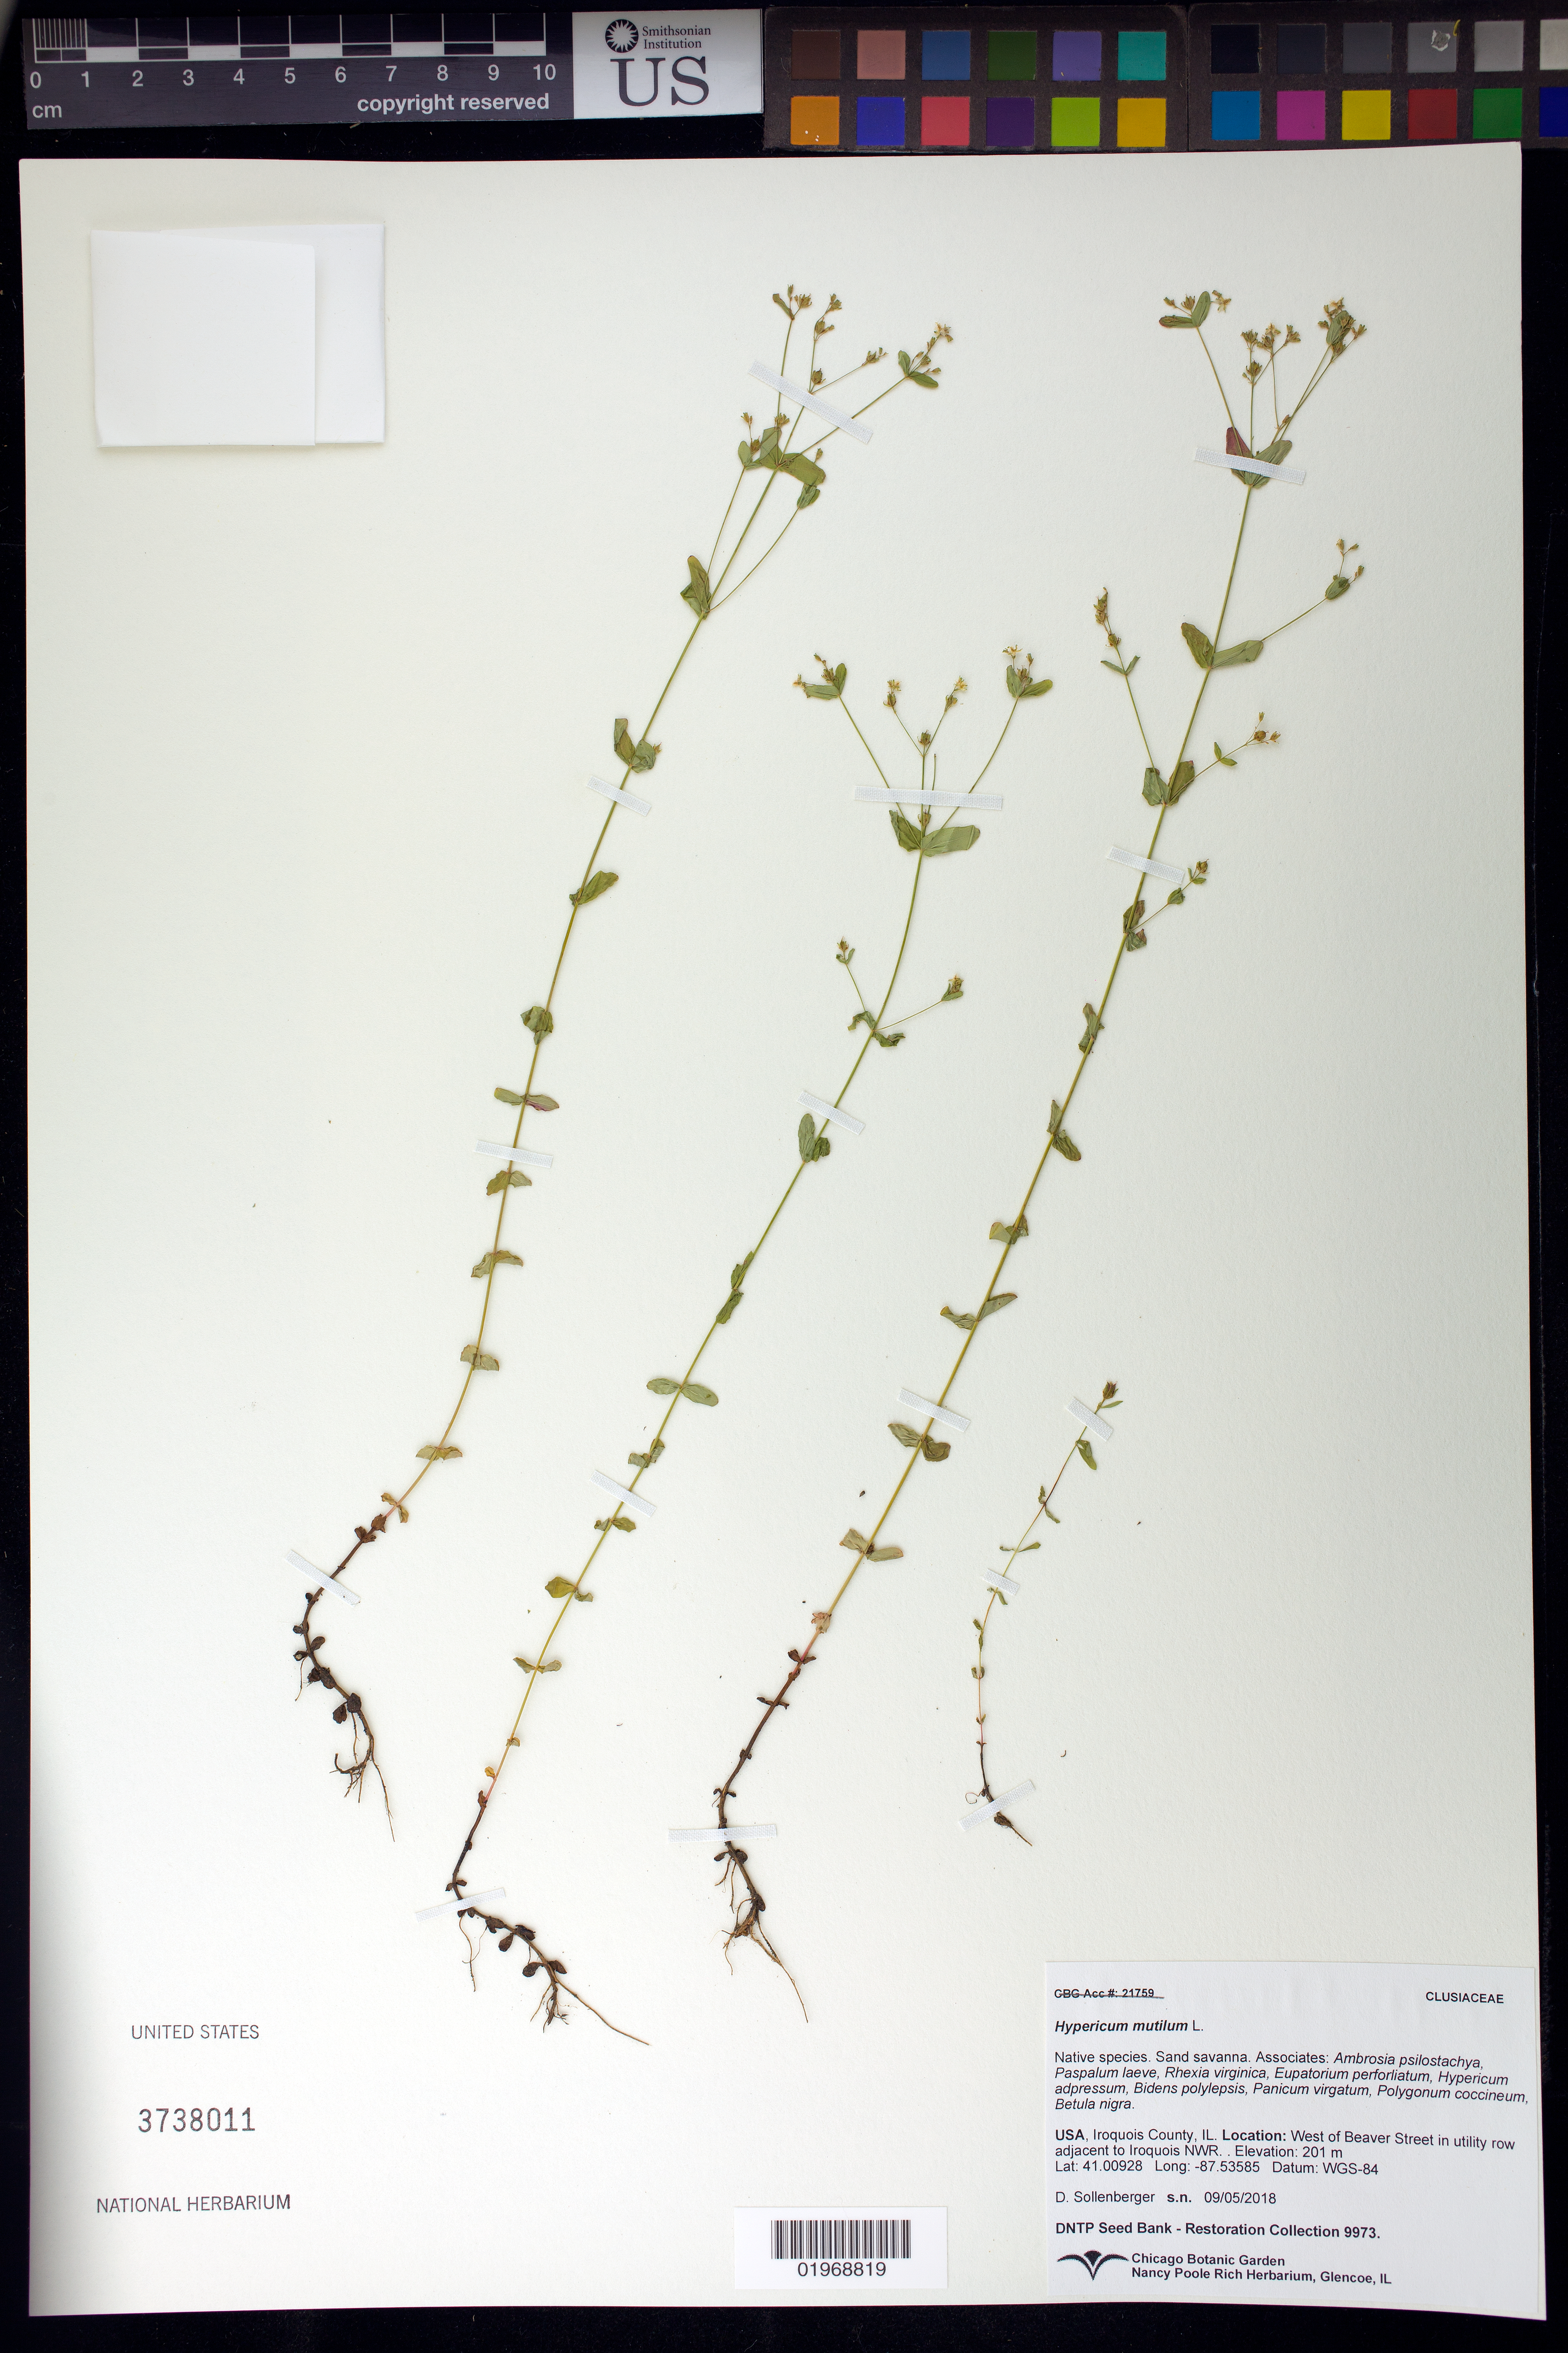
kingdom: Plantae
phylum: Tracheophyta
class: Magnoliopsida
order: Malpighiales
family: Hypericaceae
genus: Hypericum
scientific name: Hypericum mutilum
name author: L.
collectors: D. Sollenberger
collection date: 2018-09-05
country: United States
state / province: Illinois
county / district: Iroquois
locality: W of Beaver Street in utility row adjacent to Iroquois NWR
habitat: Sand savanna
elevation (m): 201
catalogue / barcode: US 3738011